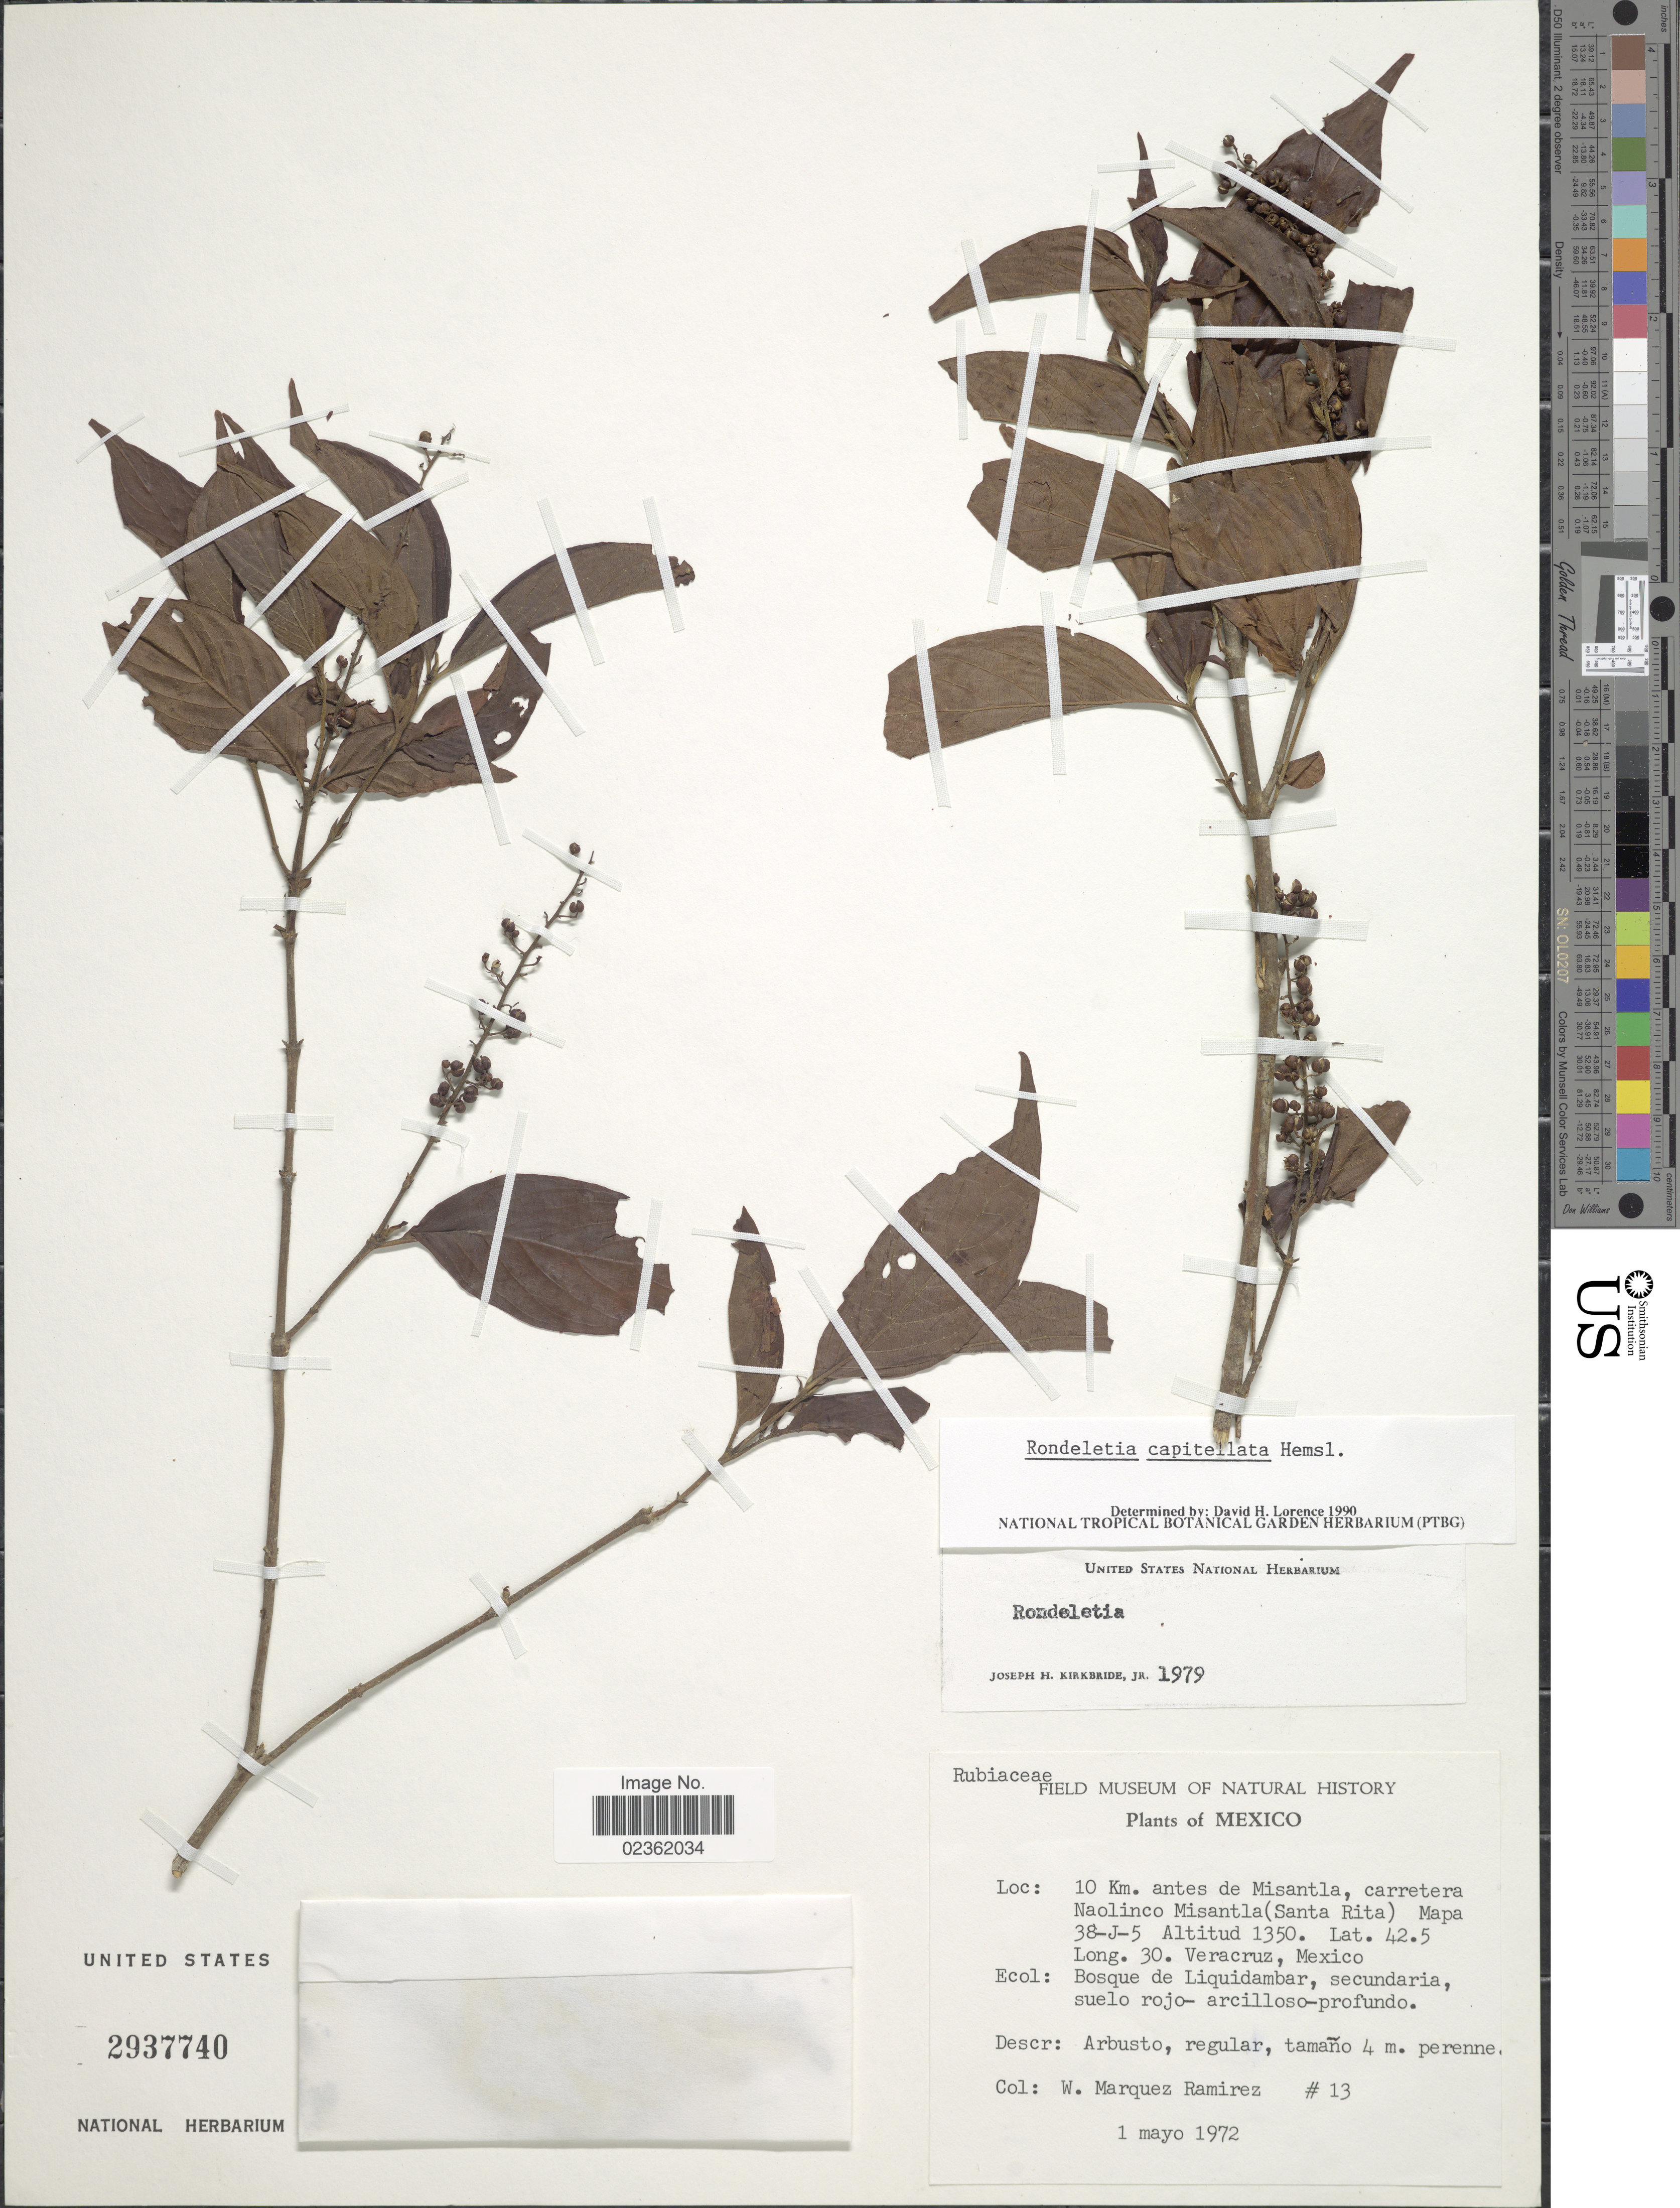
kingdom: Plantae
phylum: Tracheophyta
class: Magnoliopsida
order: Gentianales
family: Rubiaceae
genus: Rondeletia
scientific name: Rondeletia capitellata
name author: Hemsl.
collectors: W. Márquez R.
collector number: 13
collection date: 1972-05-01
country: Mexico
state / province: Veracruz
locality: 10 Km. antes de Misantla, carretera Naolinco Misantla (Santa Rita) Mapa 38-J-5, Vearcruz, Bosque de Liquidambar.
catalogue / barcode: US 2937740